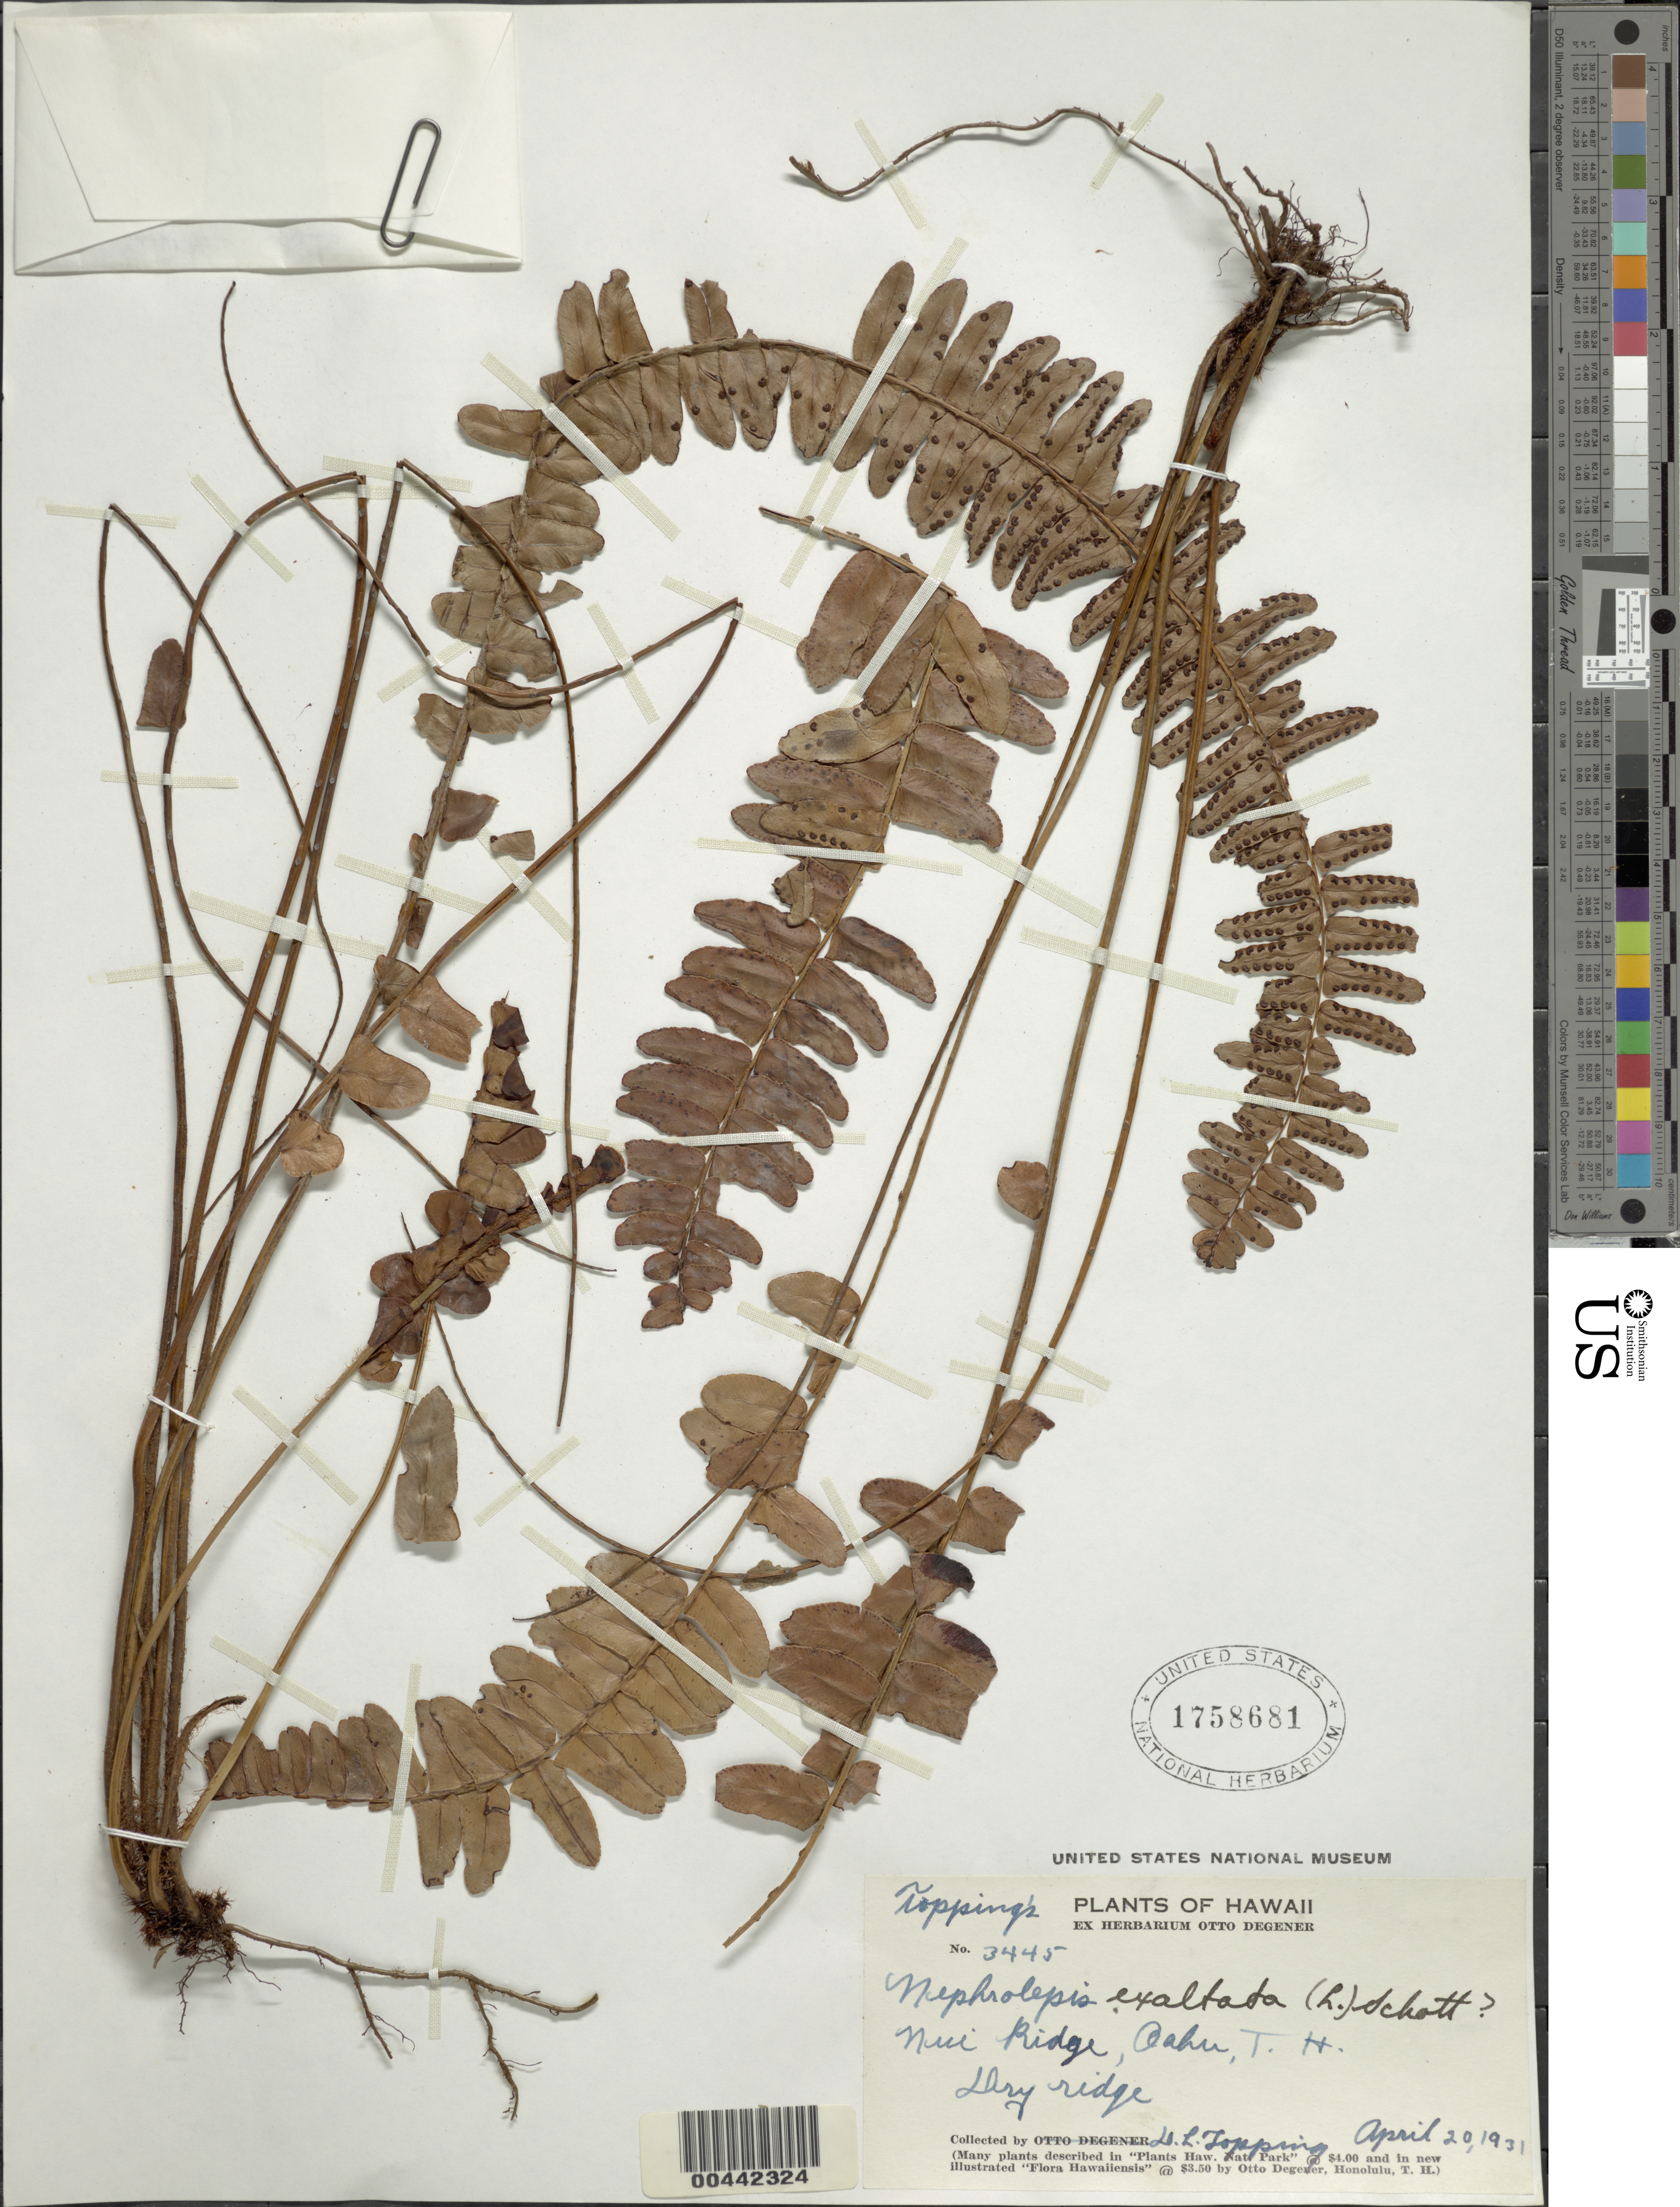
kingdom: Plantae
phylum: Tracheophyta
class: Polypodiopsida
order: Polypodiales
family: Nephrolepidaceae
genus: Nephrolepis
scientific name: Nephrolepis exaltata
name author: (L.) Schott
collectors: D. L. Topping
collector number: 3445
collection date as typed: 20 Apr 1931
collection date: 1931-04-20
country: United States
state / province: Hawaii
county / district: Honolulu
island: Oahu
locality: Nui Ridge, Oahu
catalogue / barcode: US 1758681